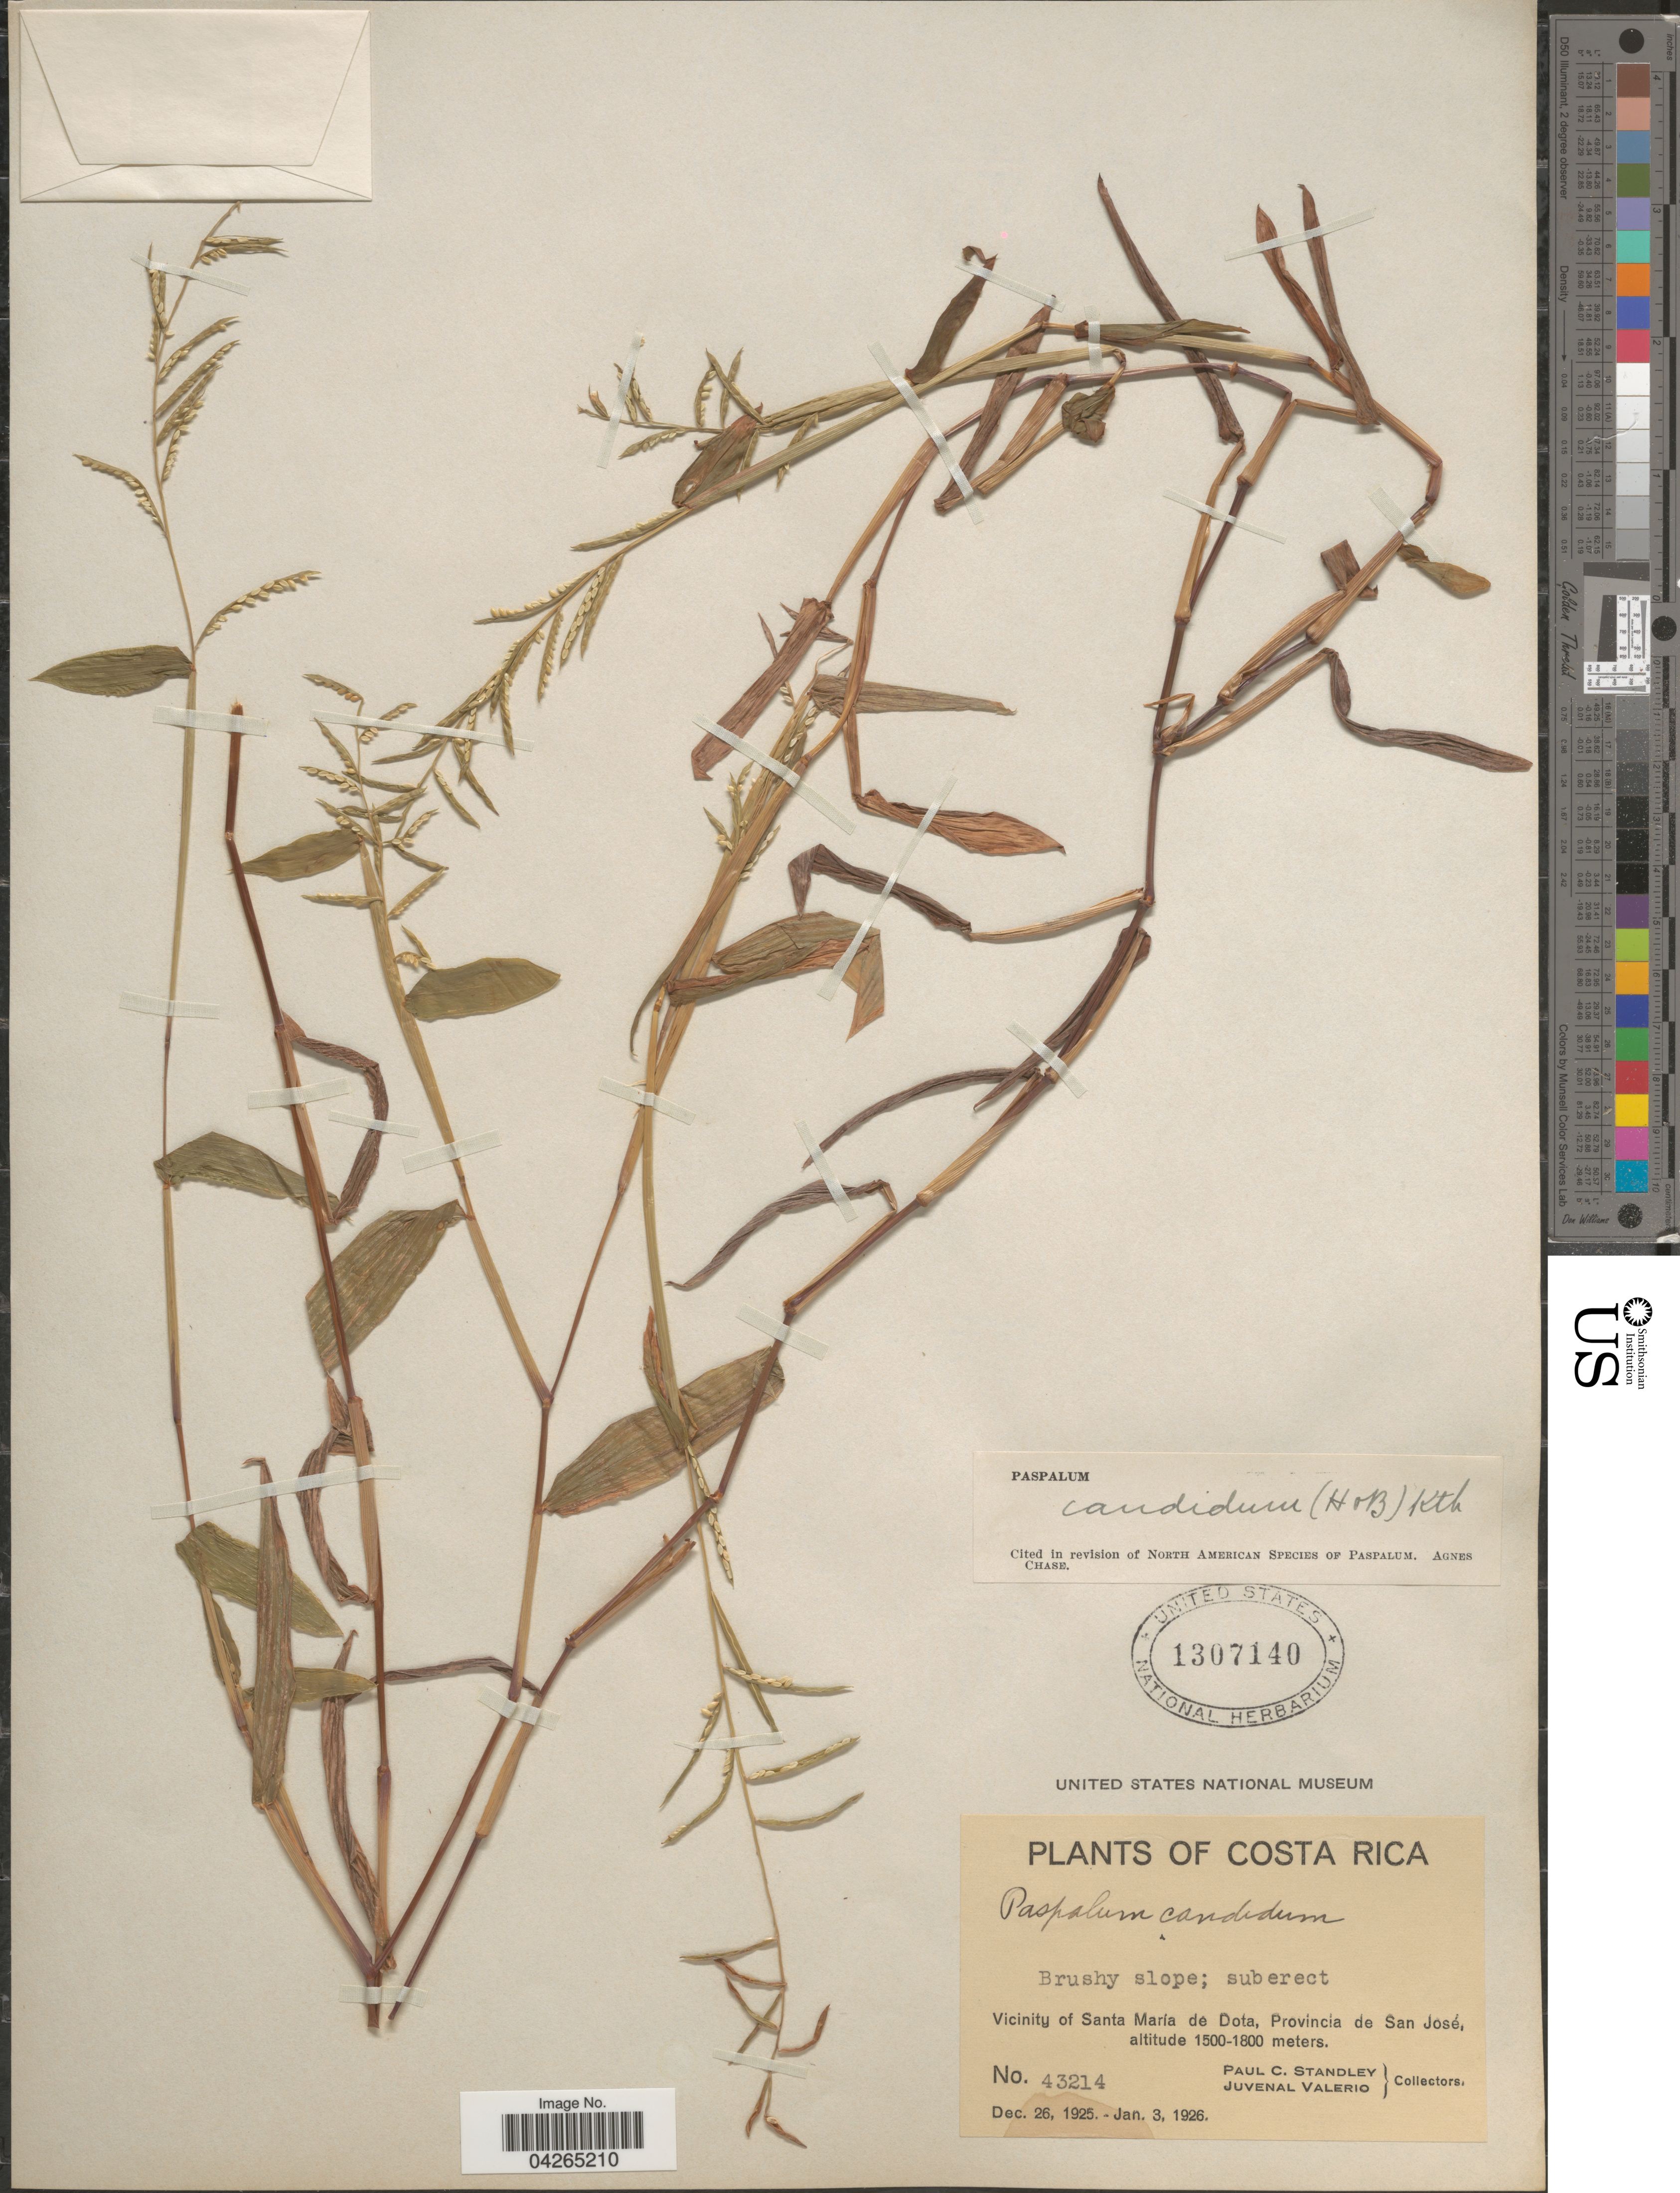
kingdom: Plantae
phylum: Tracheophyta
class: Liliopsida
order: Poales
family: Poaceae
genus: Paspalum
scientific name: Paspalum candidum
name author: (Humb. & Bonpl. ex Fleugge) Kunth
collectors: P. C. Standley & J. Valerio R.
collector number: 43214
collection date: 1925-12-26/1926-01-03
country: Costa Rica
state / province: San José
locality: Vicinity of Santa María de Dota.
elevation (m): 1500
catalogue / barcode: US 1307140